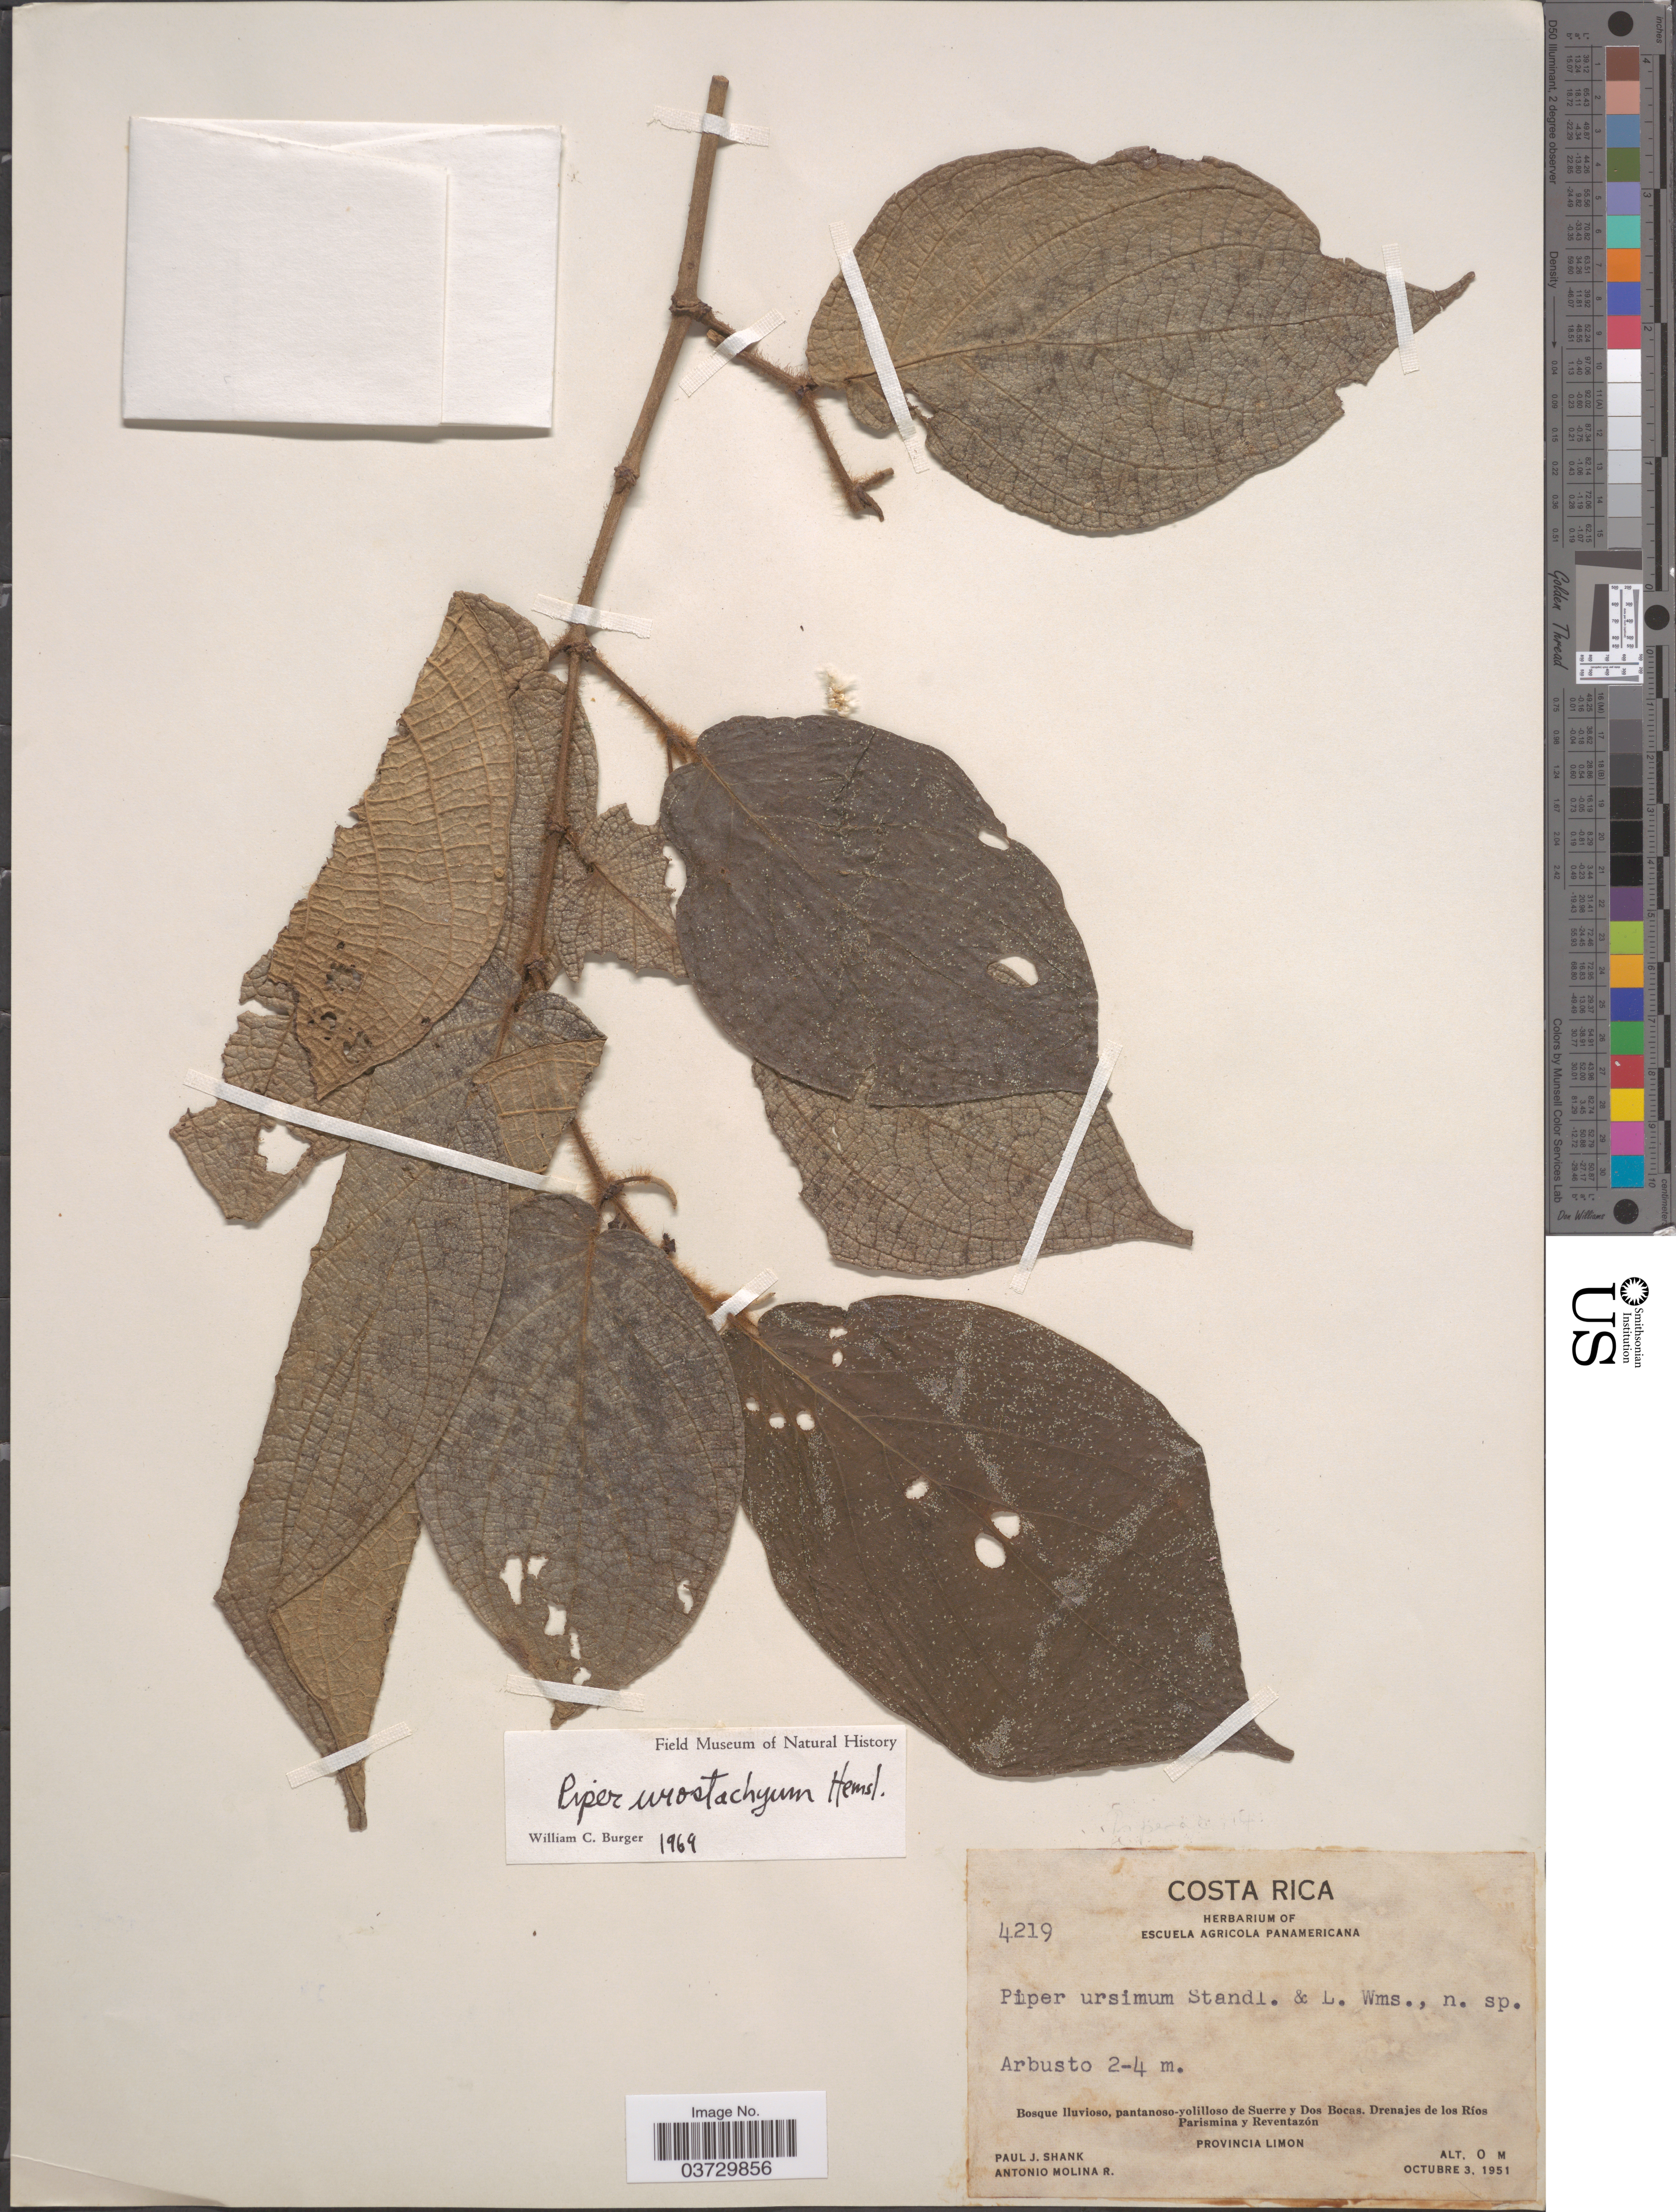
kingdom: Plantae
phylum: Tracheophyta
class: Magnoliopsida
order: Piperales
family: Piperaceae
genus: Piper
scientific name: Piper urostachyum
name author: Hemsl.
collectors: P. J. Shank & A. Molina R.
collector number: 4219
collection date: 1951-10-03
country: Costa Rica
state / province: Limón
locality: Bosque lluvioso, pantanoso-yolilloso de Suerre y Dos Bocas. Drenajas de los Ríos Parismina y Reventazón.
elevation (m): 0